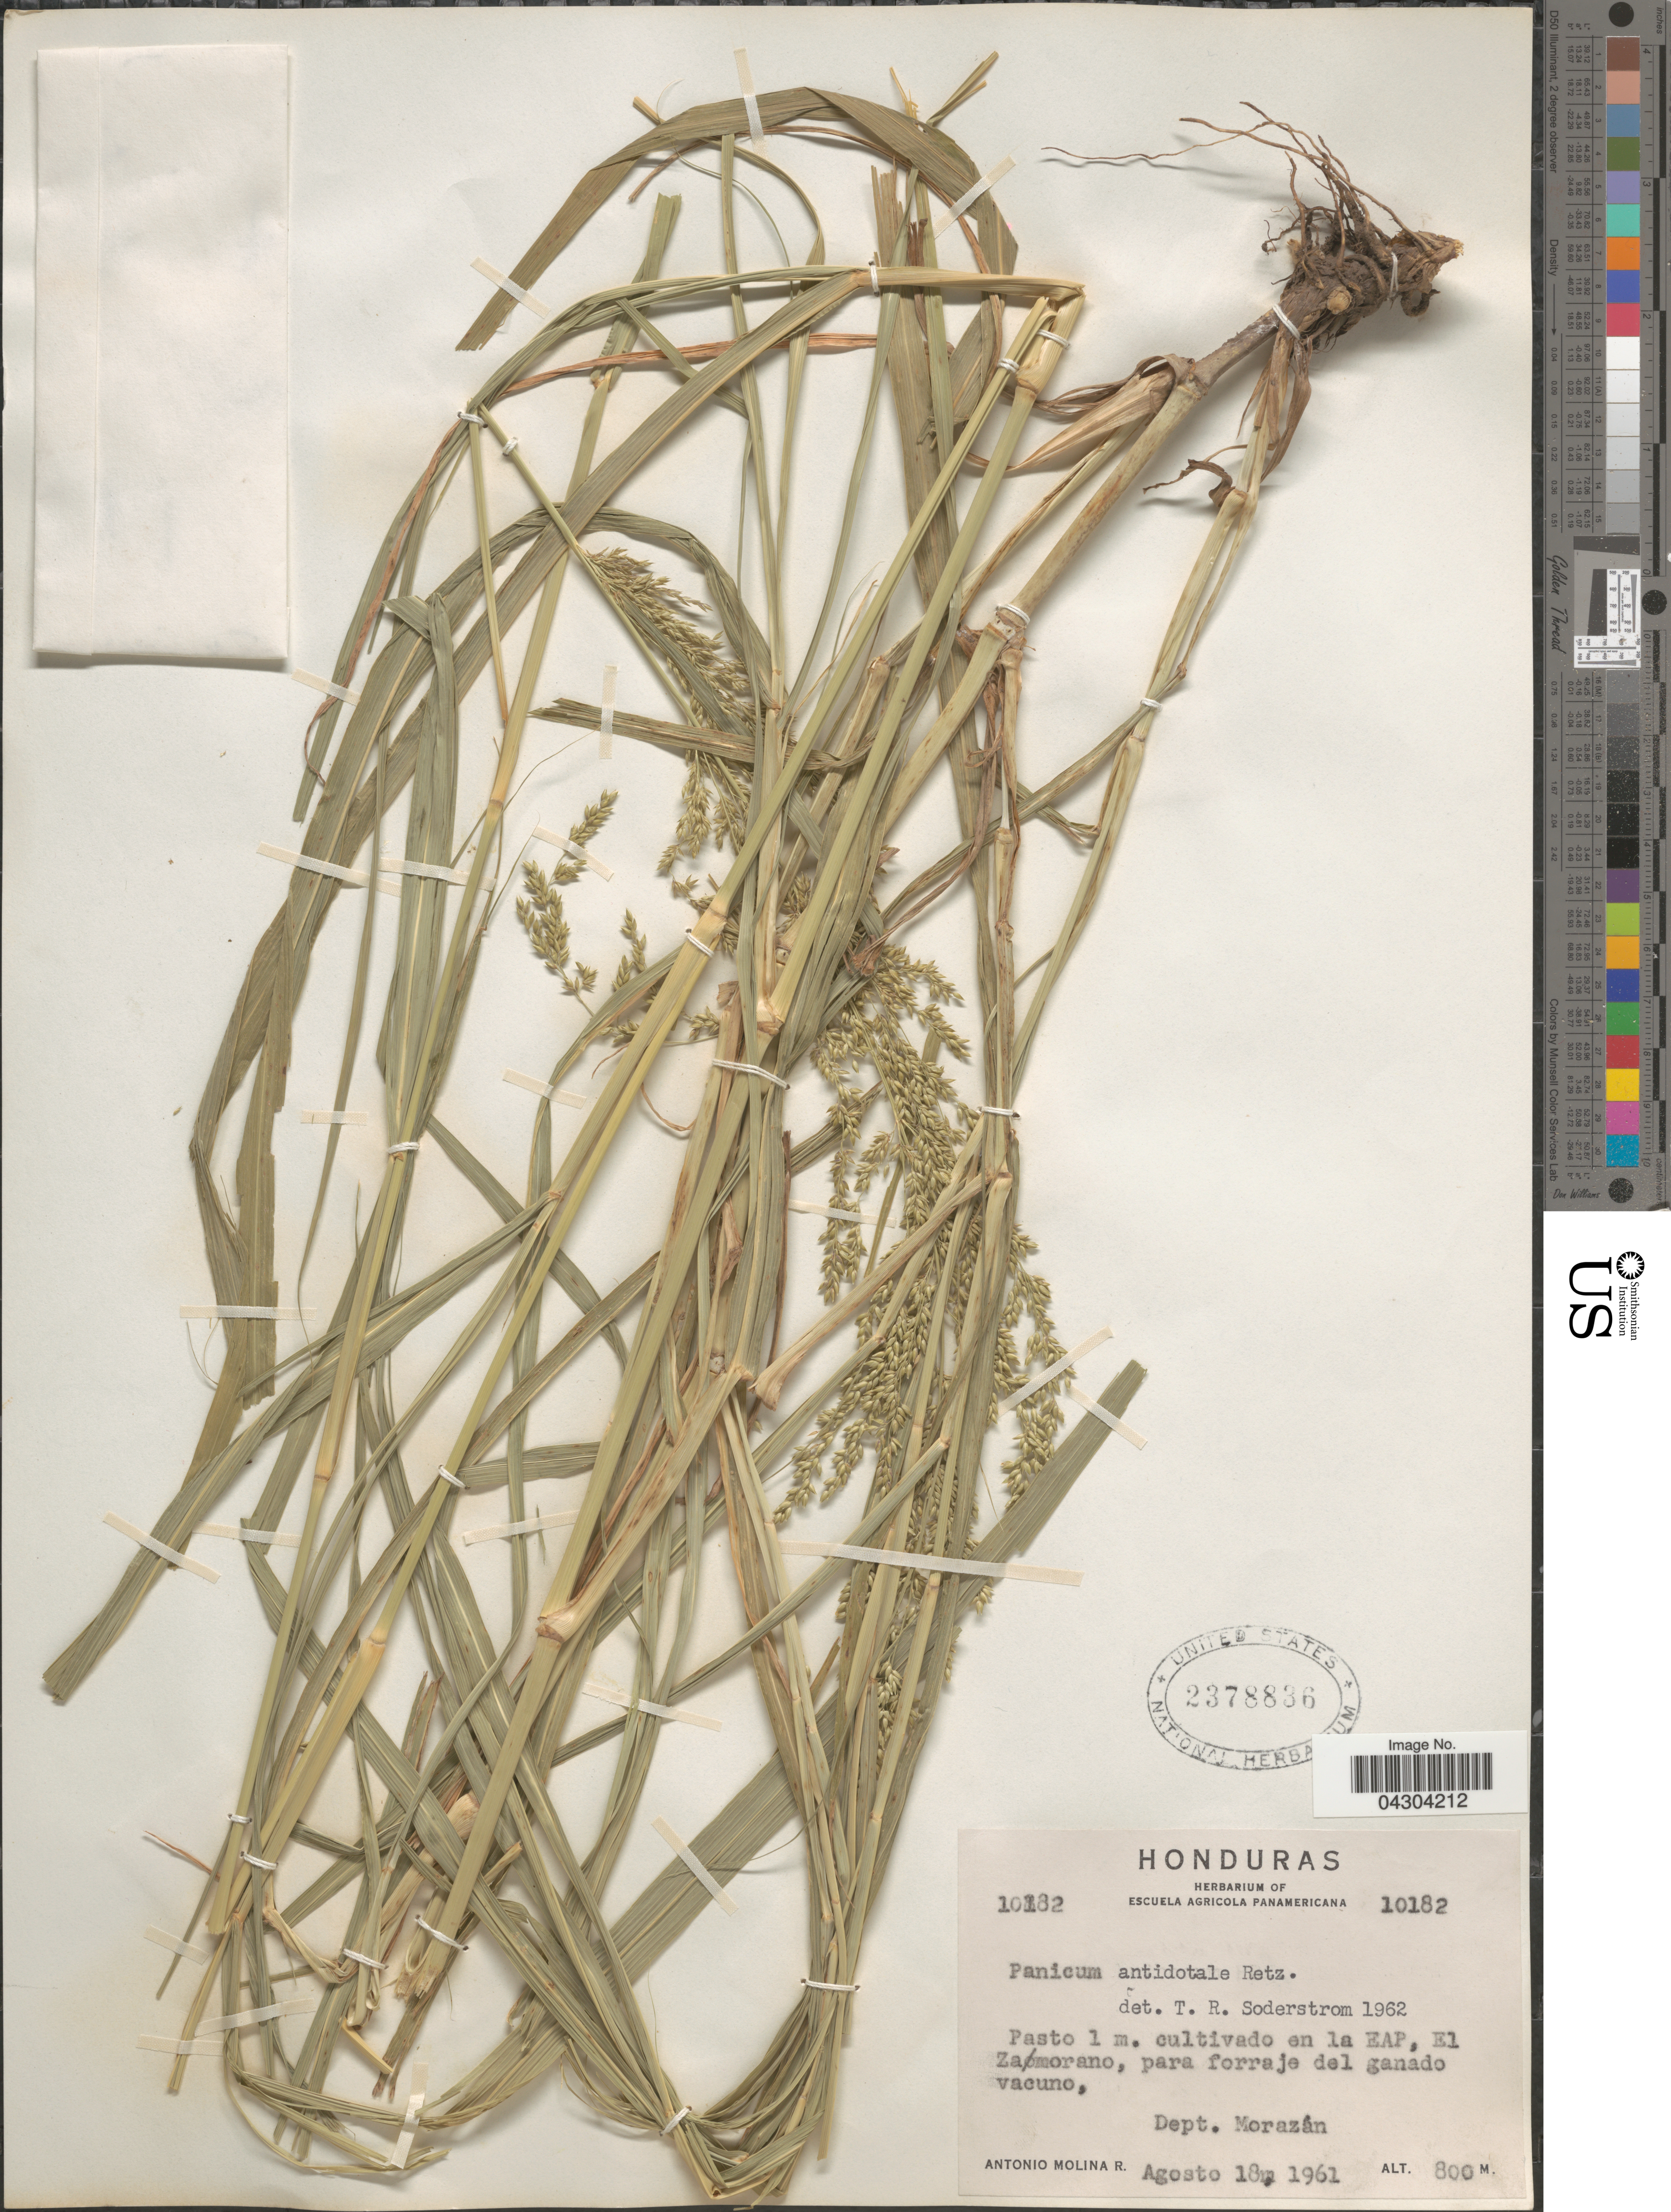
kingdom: Plantae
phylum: Tracheophyta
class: Liliopsida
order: Poales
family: Poaceae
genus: Panicum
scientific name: Panicum antidotale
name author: Retz.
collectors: A. Molina R.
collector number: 10182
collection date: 1961-08-18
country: Honduras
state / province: Fco. Morazán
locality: Dept. Morazán.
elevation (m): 800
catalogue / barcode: US 2378836